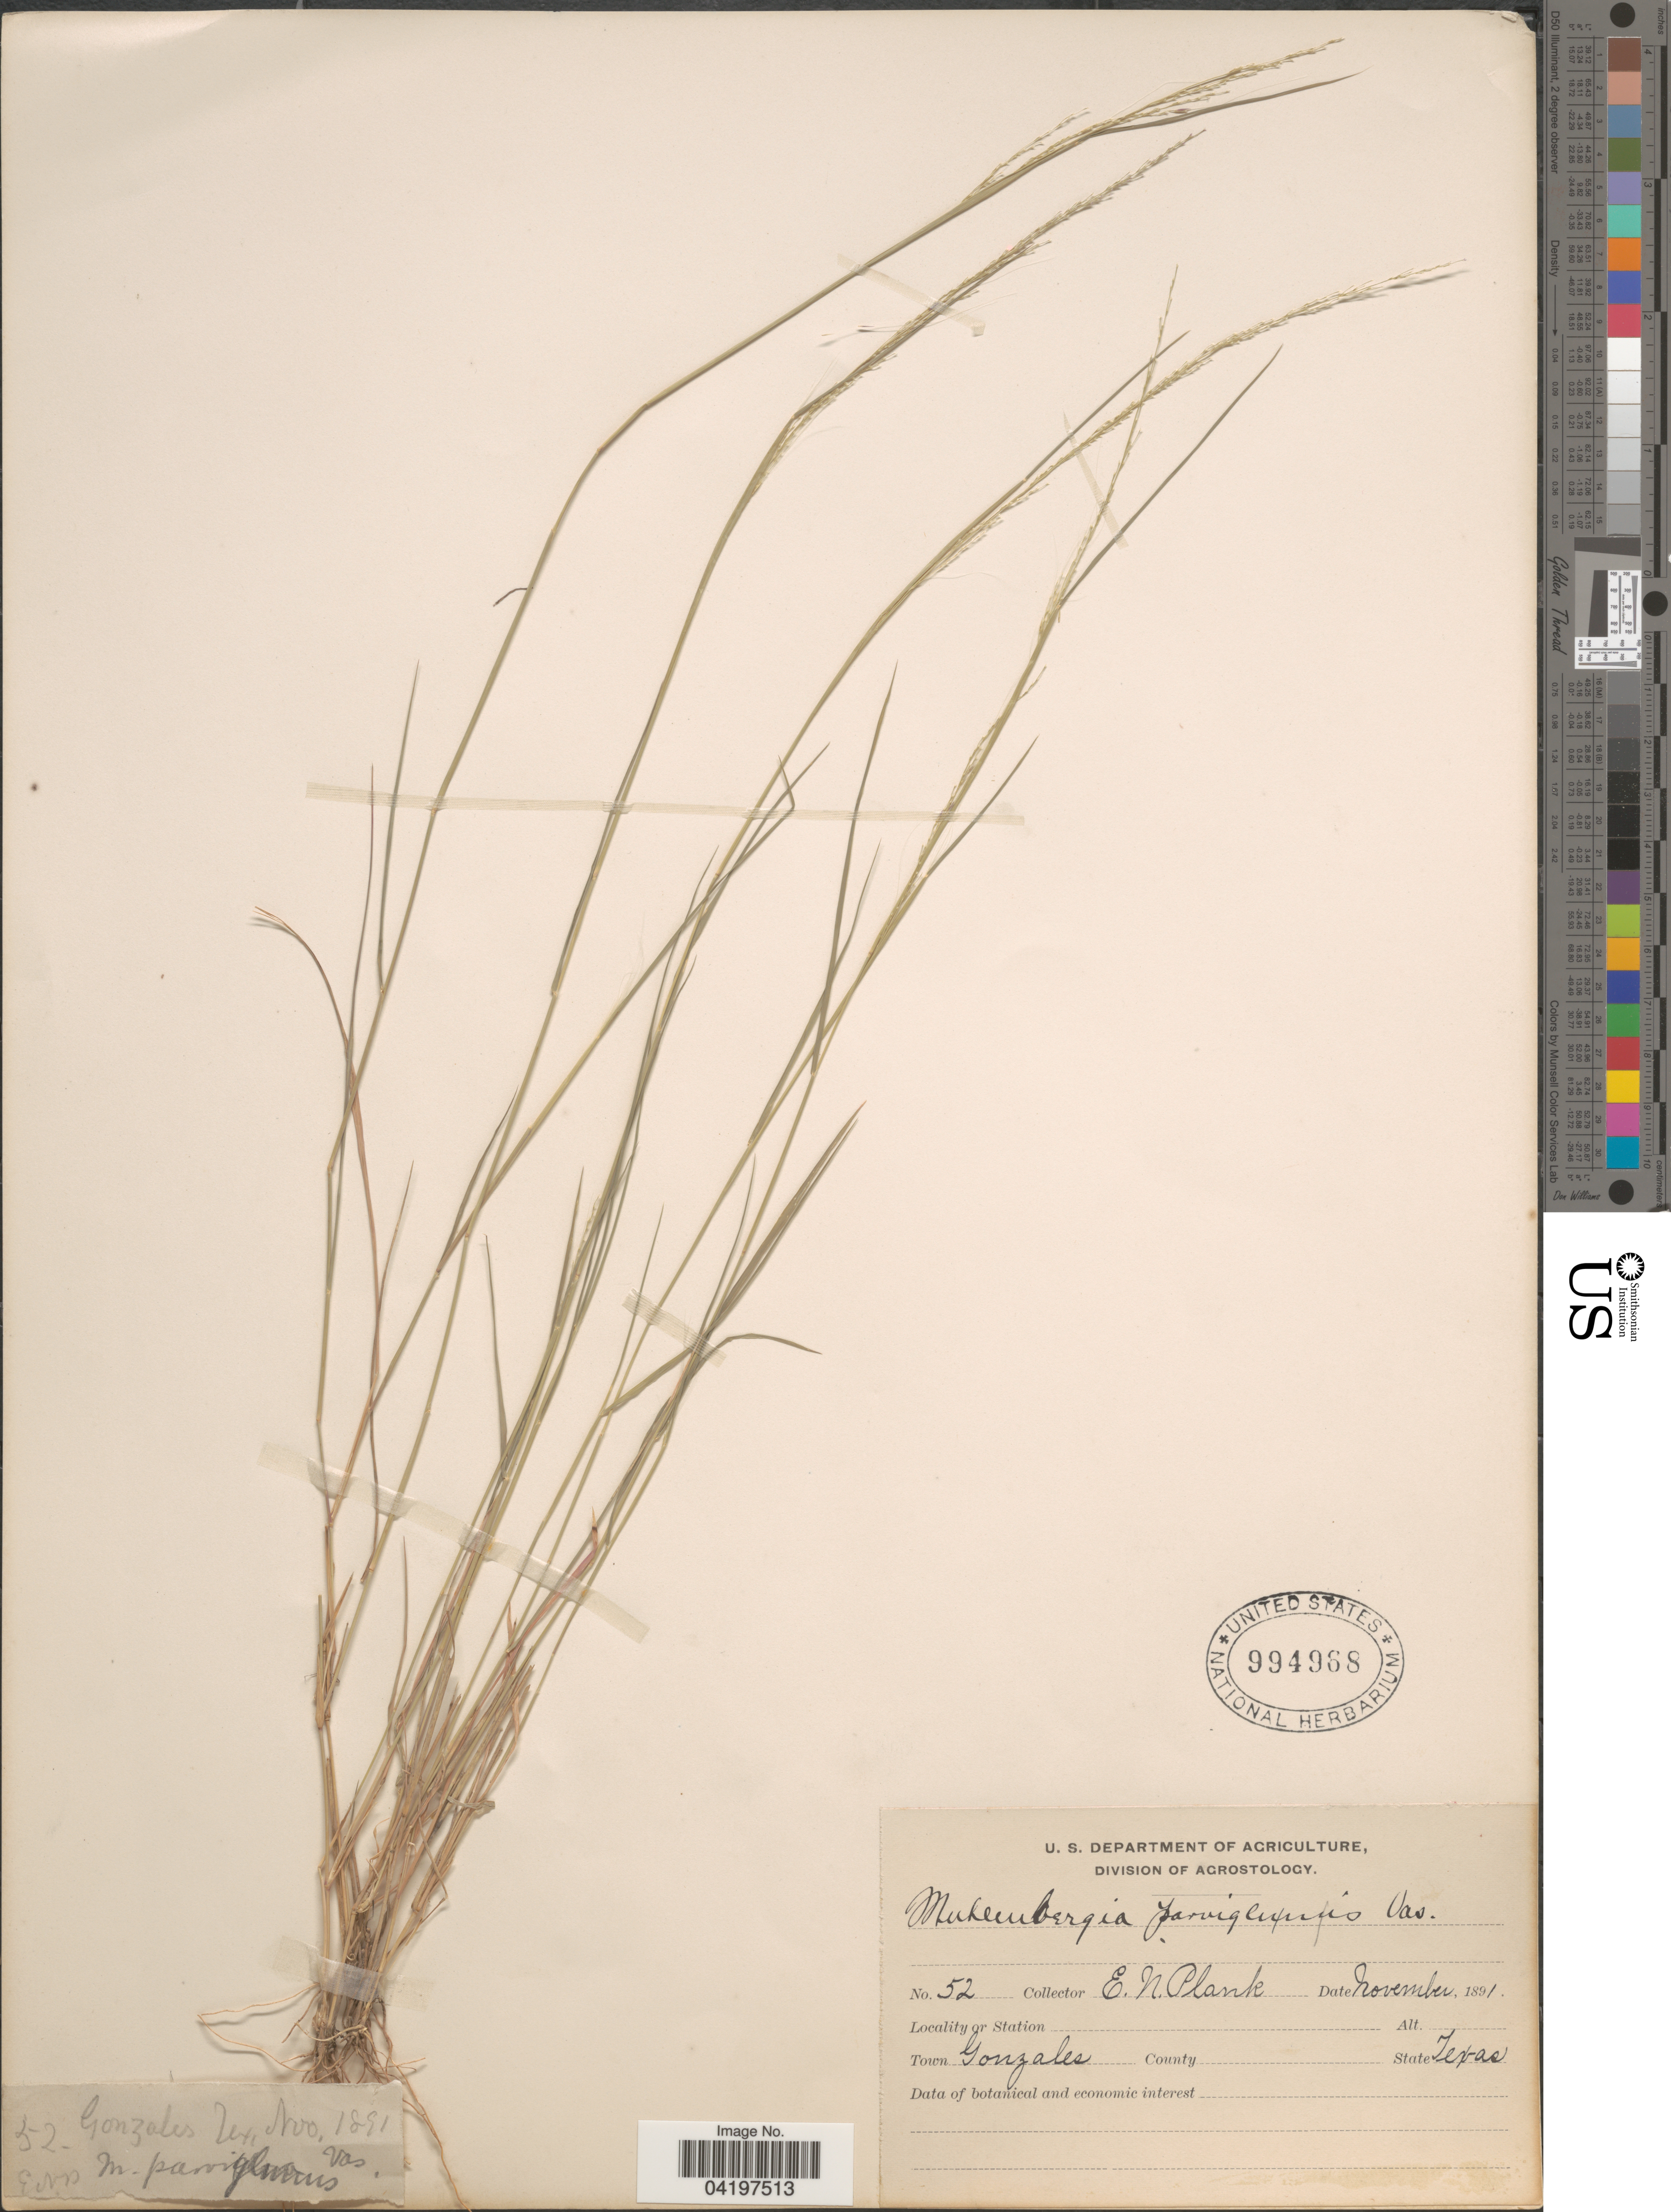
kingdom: Plantae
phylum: Tracheophyta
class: Liliopsida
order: Poales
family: Poaceae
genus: Muhlenbergia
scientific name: Muhlenbergia spiciformis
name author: Trin.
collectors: E. Plank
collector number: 52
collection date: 1891-11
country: United States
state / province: Texas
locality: Town Gonzales.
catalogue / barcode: US 994968